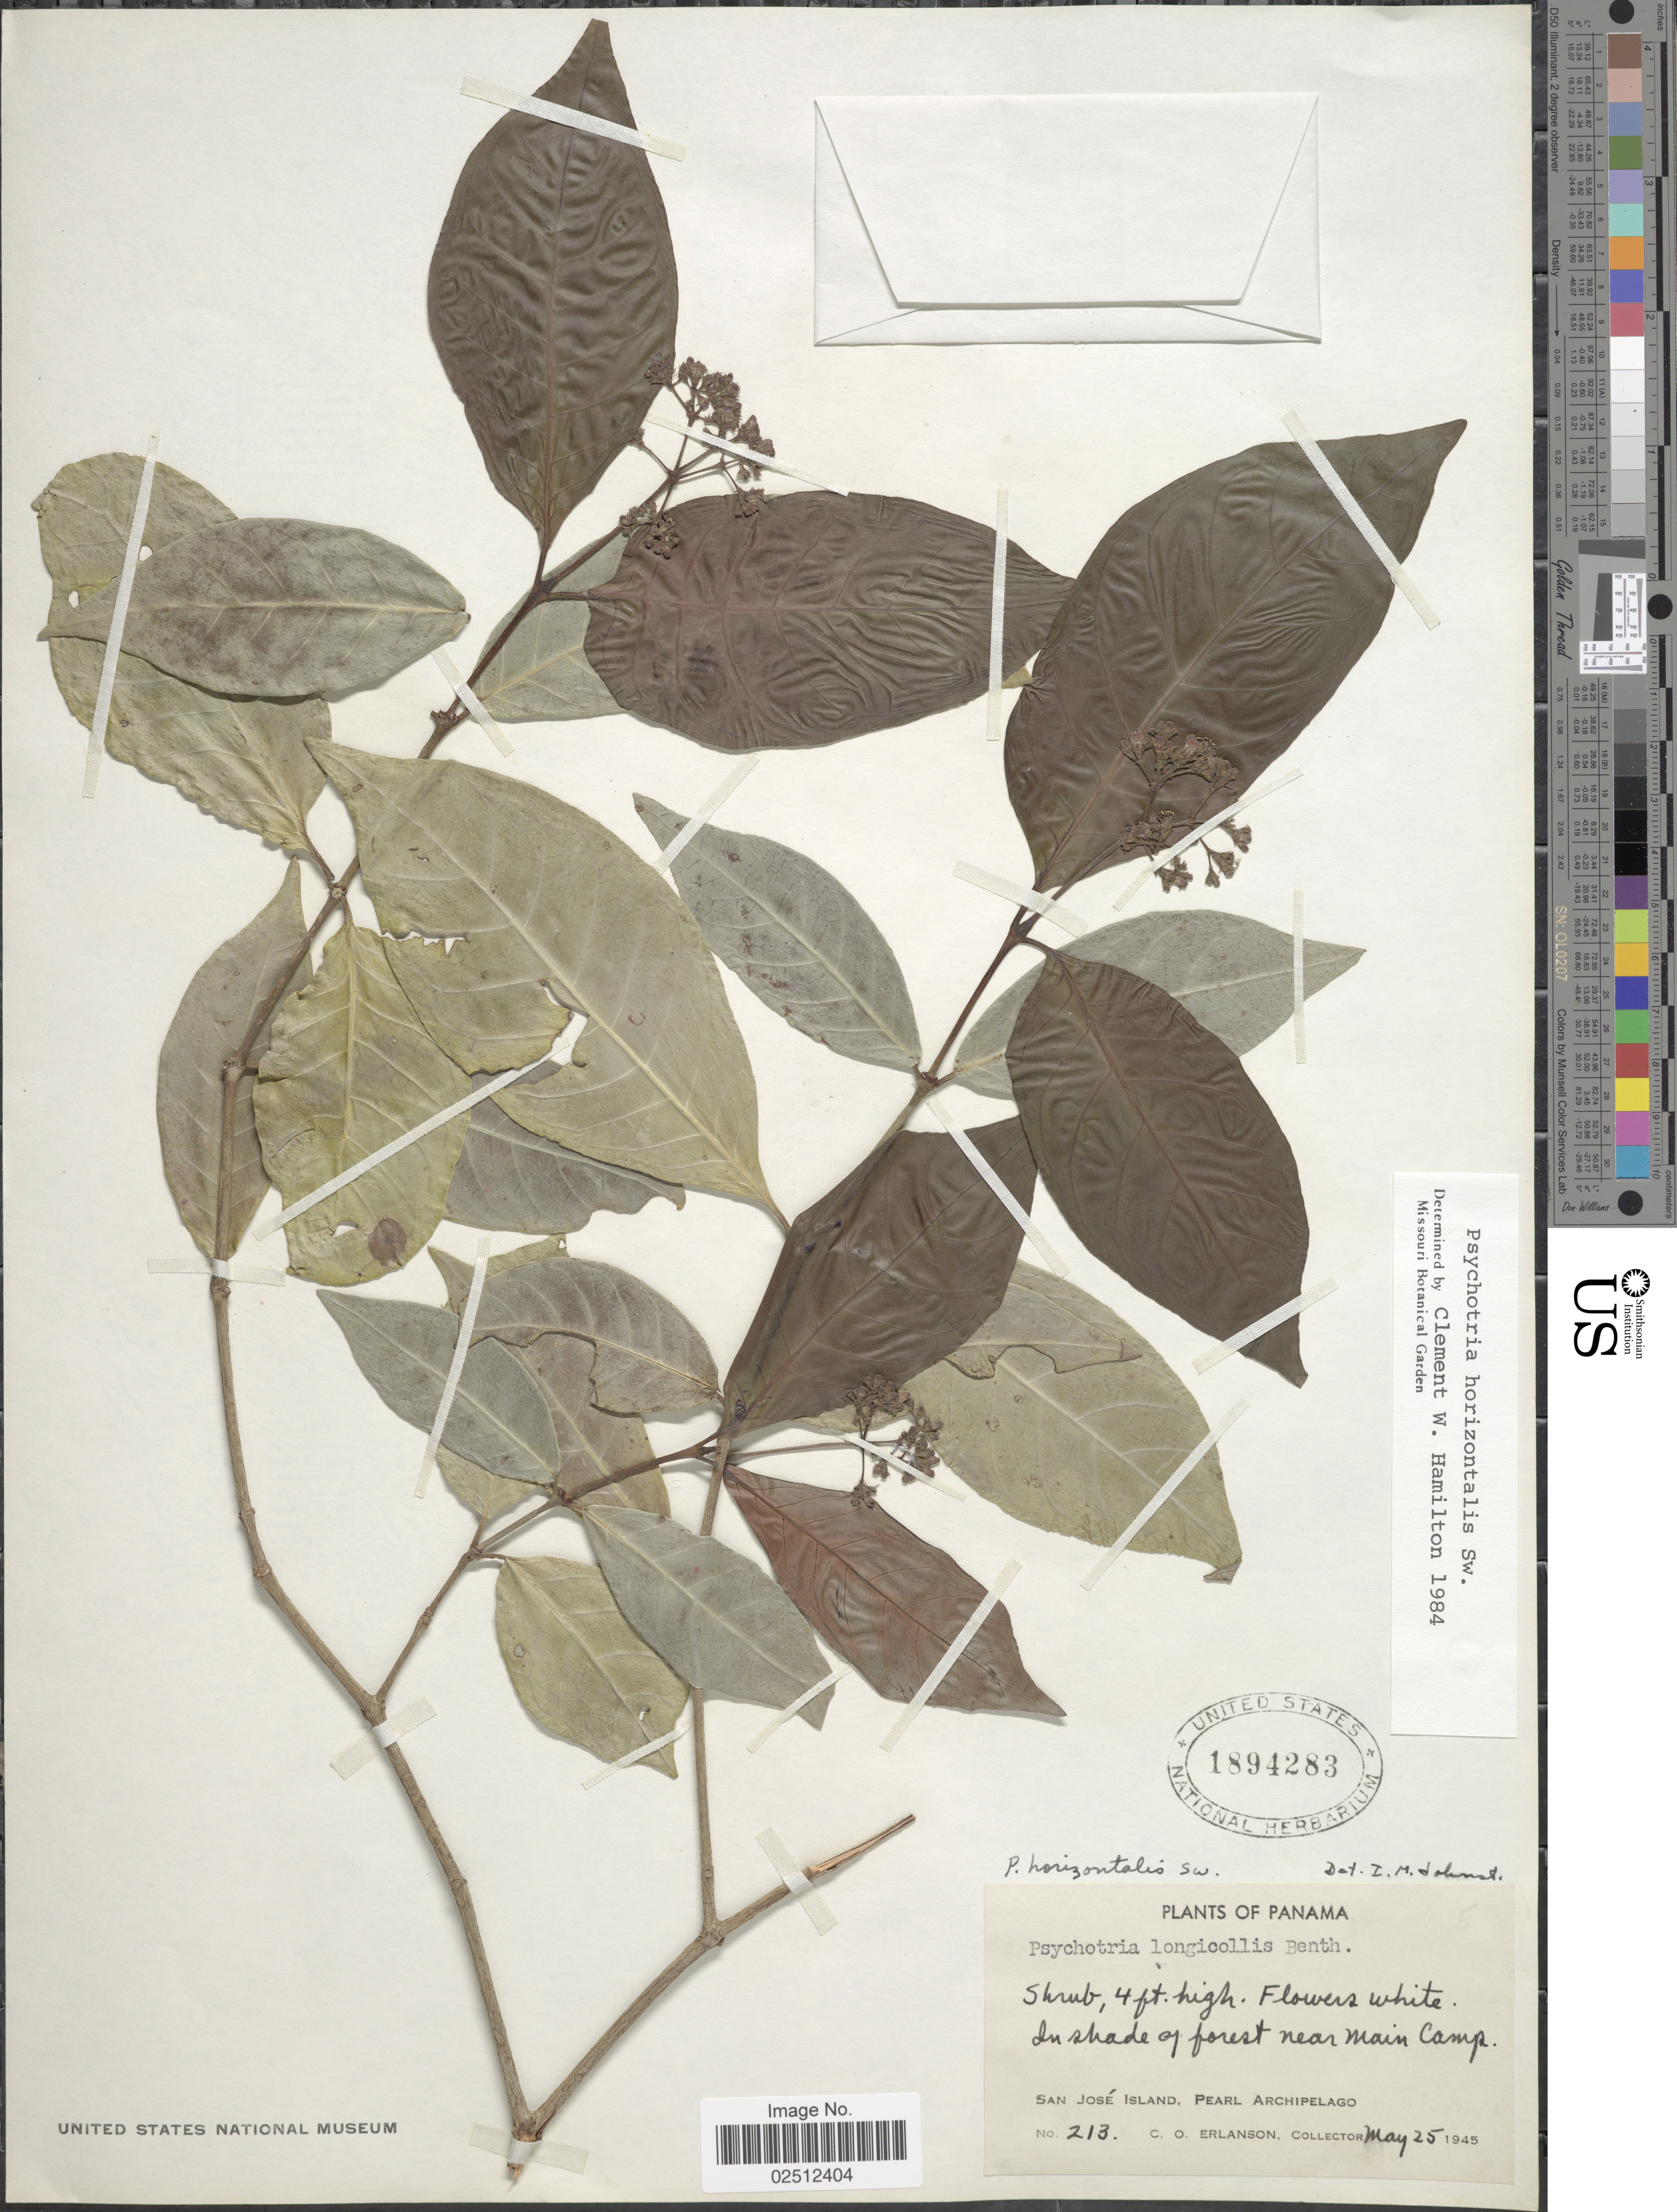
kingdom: Plantae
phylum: Tracheophyta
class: Magnoliopsida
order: Gentianales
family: Rubiaceae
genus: Psychotria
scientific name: Psychotria horizontalis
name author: Sw.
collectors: C. O. Erlanson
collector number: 213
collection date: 1945-05-25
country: Panama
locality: San Jose Island, Pearl Archipelago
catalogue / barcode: US 1894283